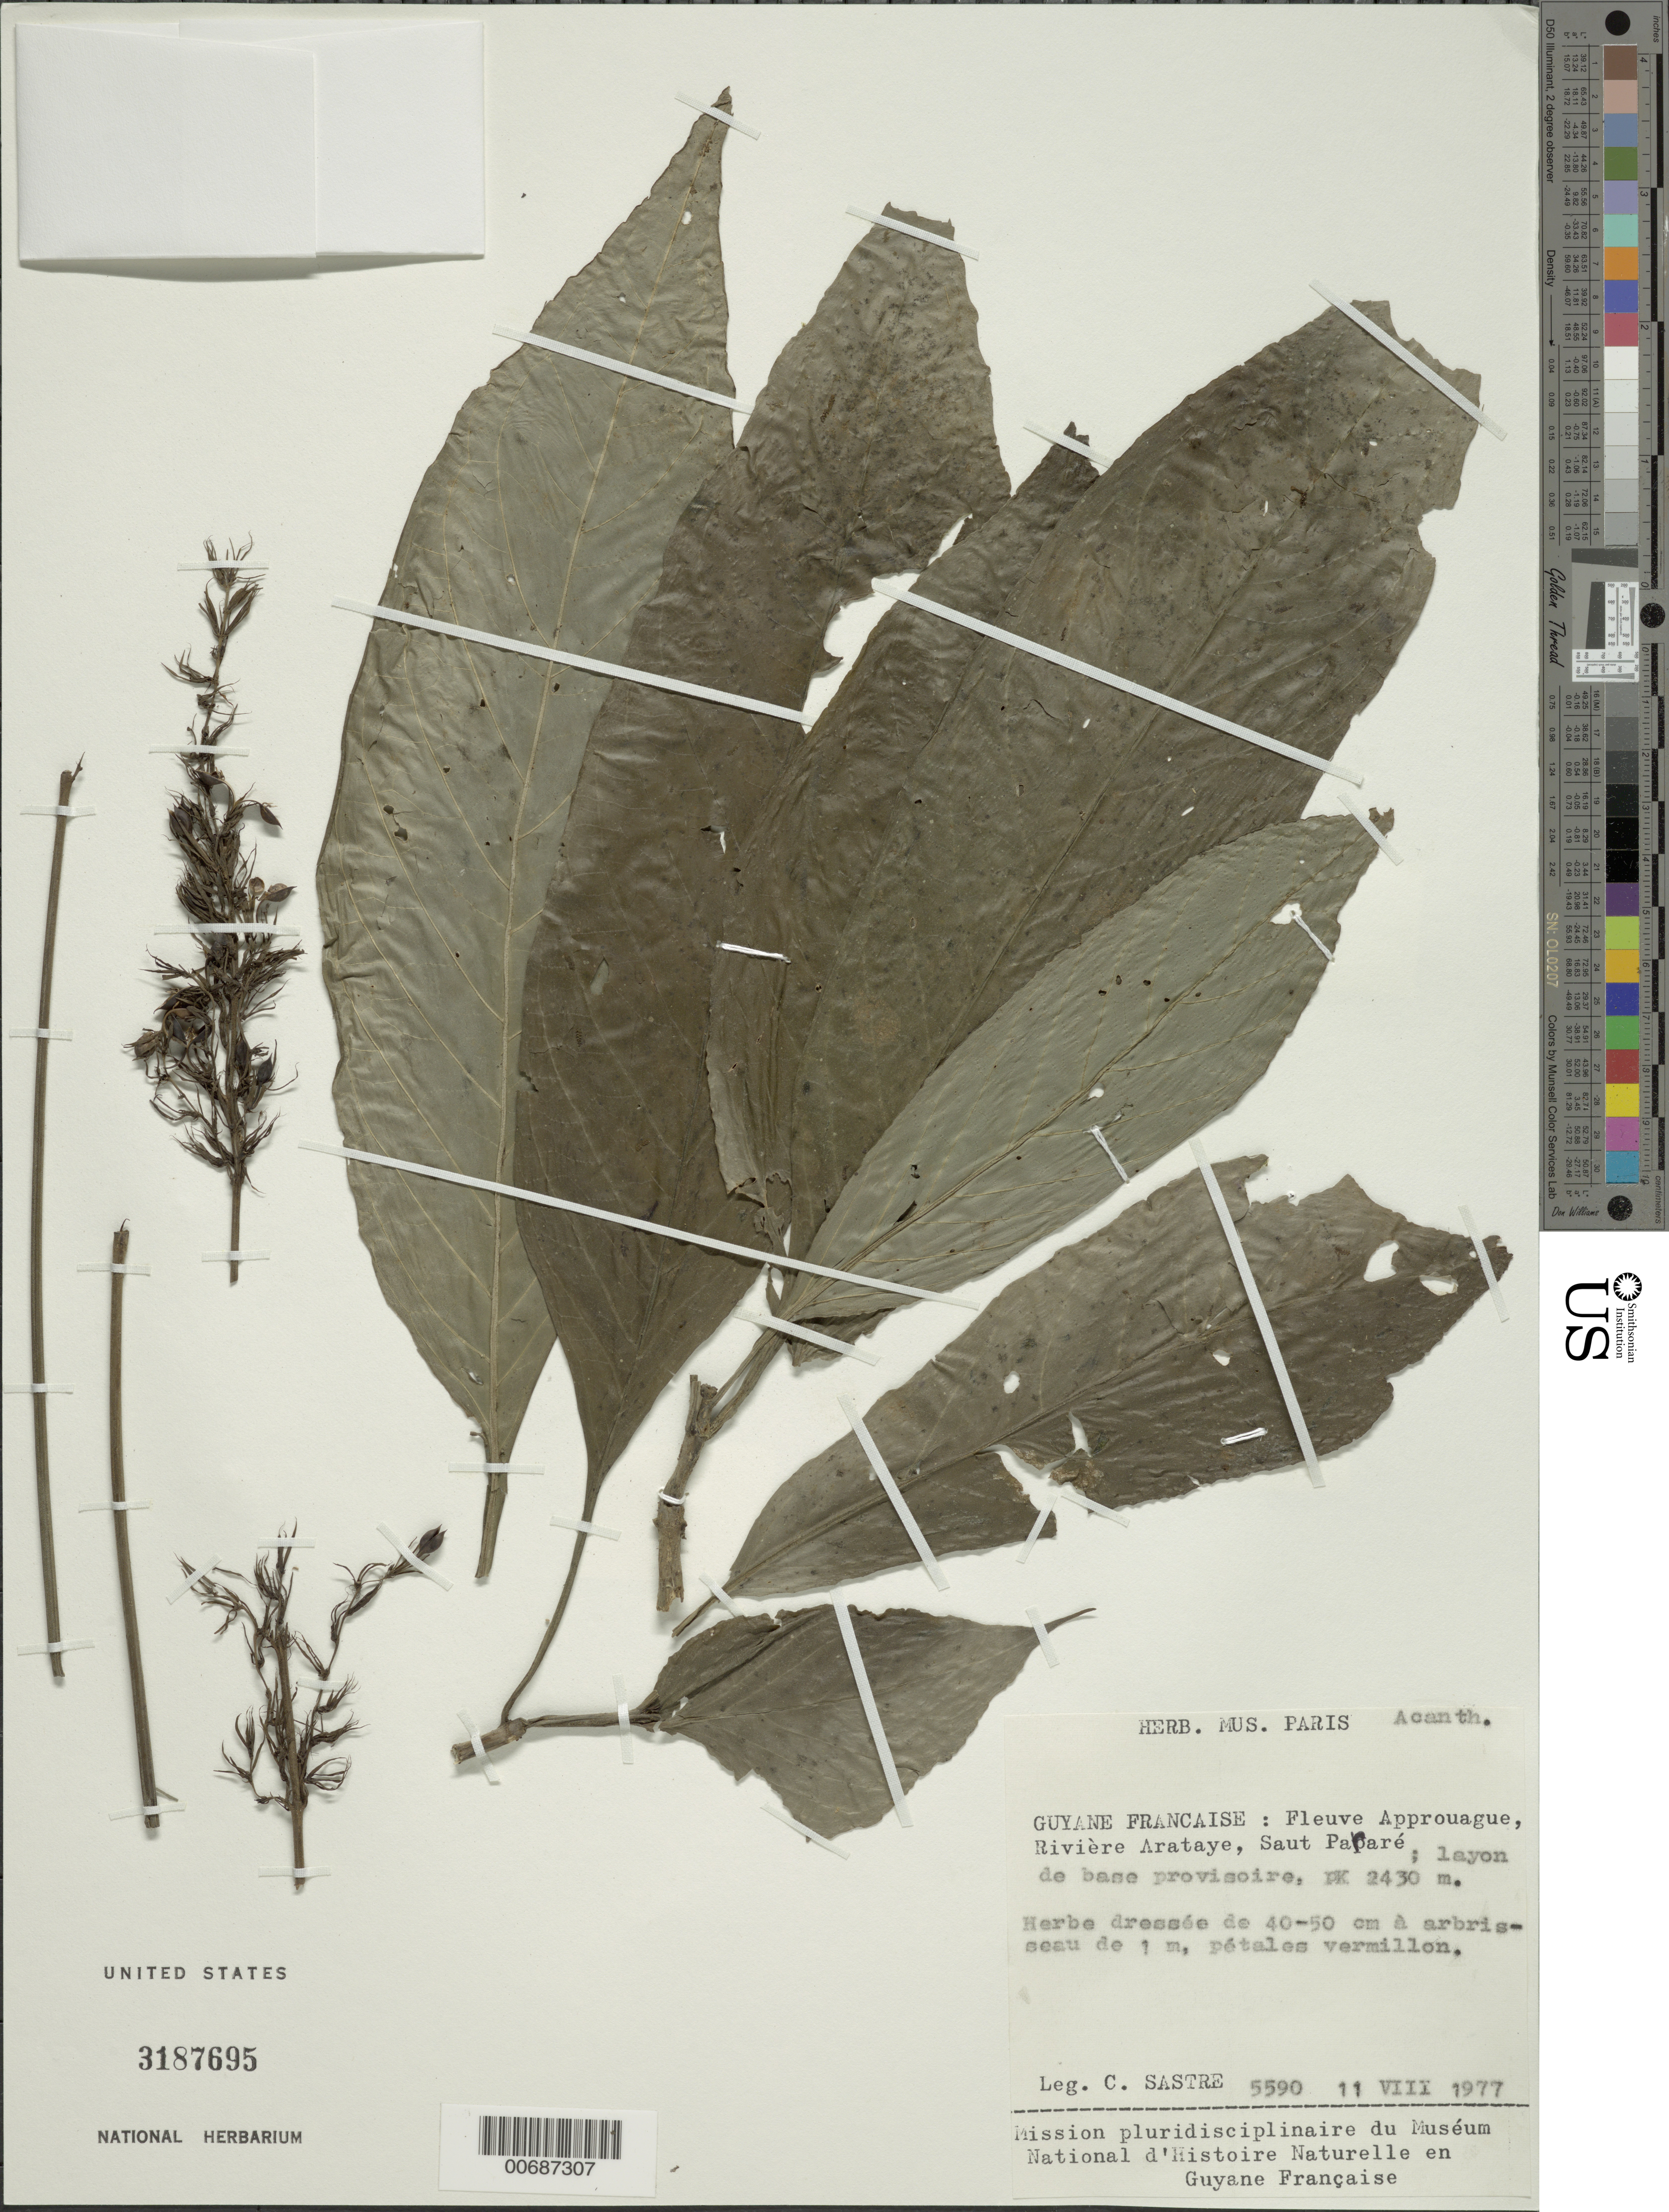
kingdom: Plantae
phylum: Tracheophyta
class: Magnoliopsida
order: Lamiales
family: Acanthaceae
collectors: C. H. L. Sastre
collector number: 5590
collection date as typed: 11-Aug-77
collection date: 1977-08-11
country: French Guiana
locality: Saut Pararé, Rivière Arataye, Fleuve Approuague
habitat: Layon de base provisoire, pk 2430 m.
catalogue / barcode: US 3187695